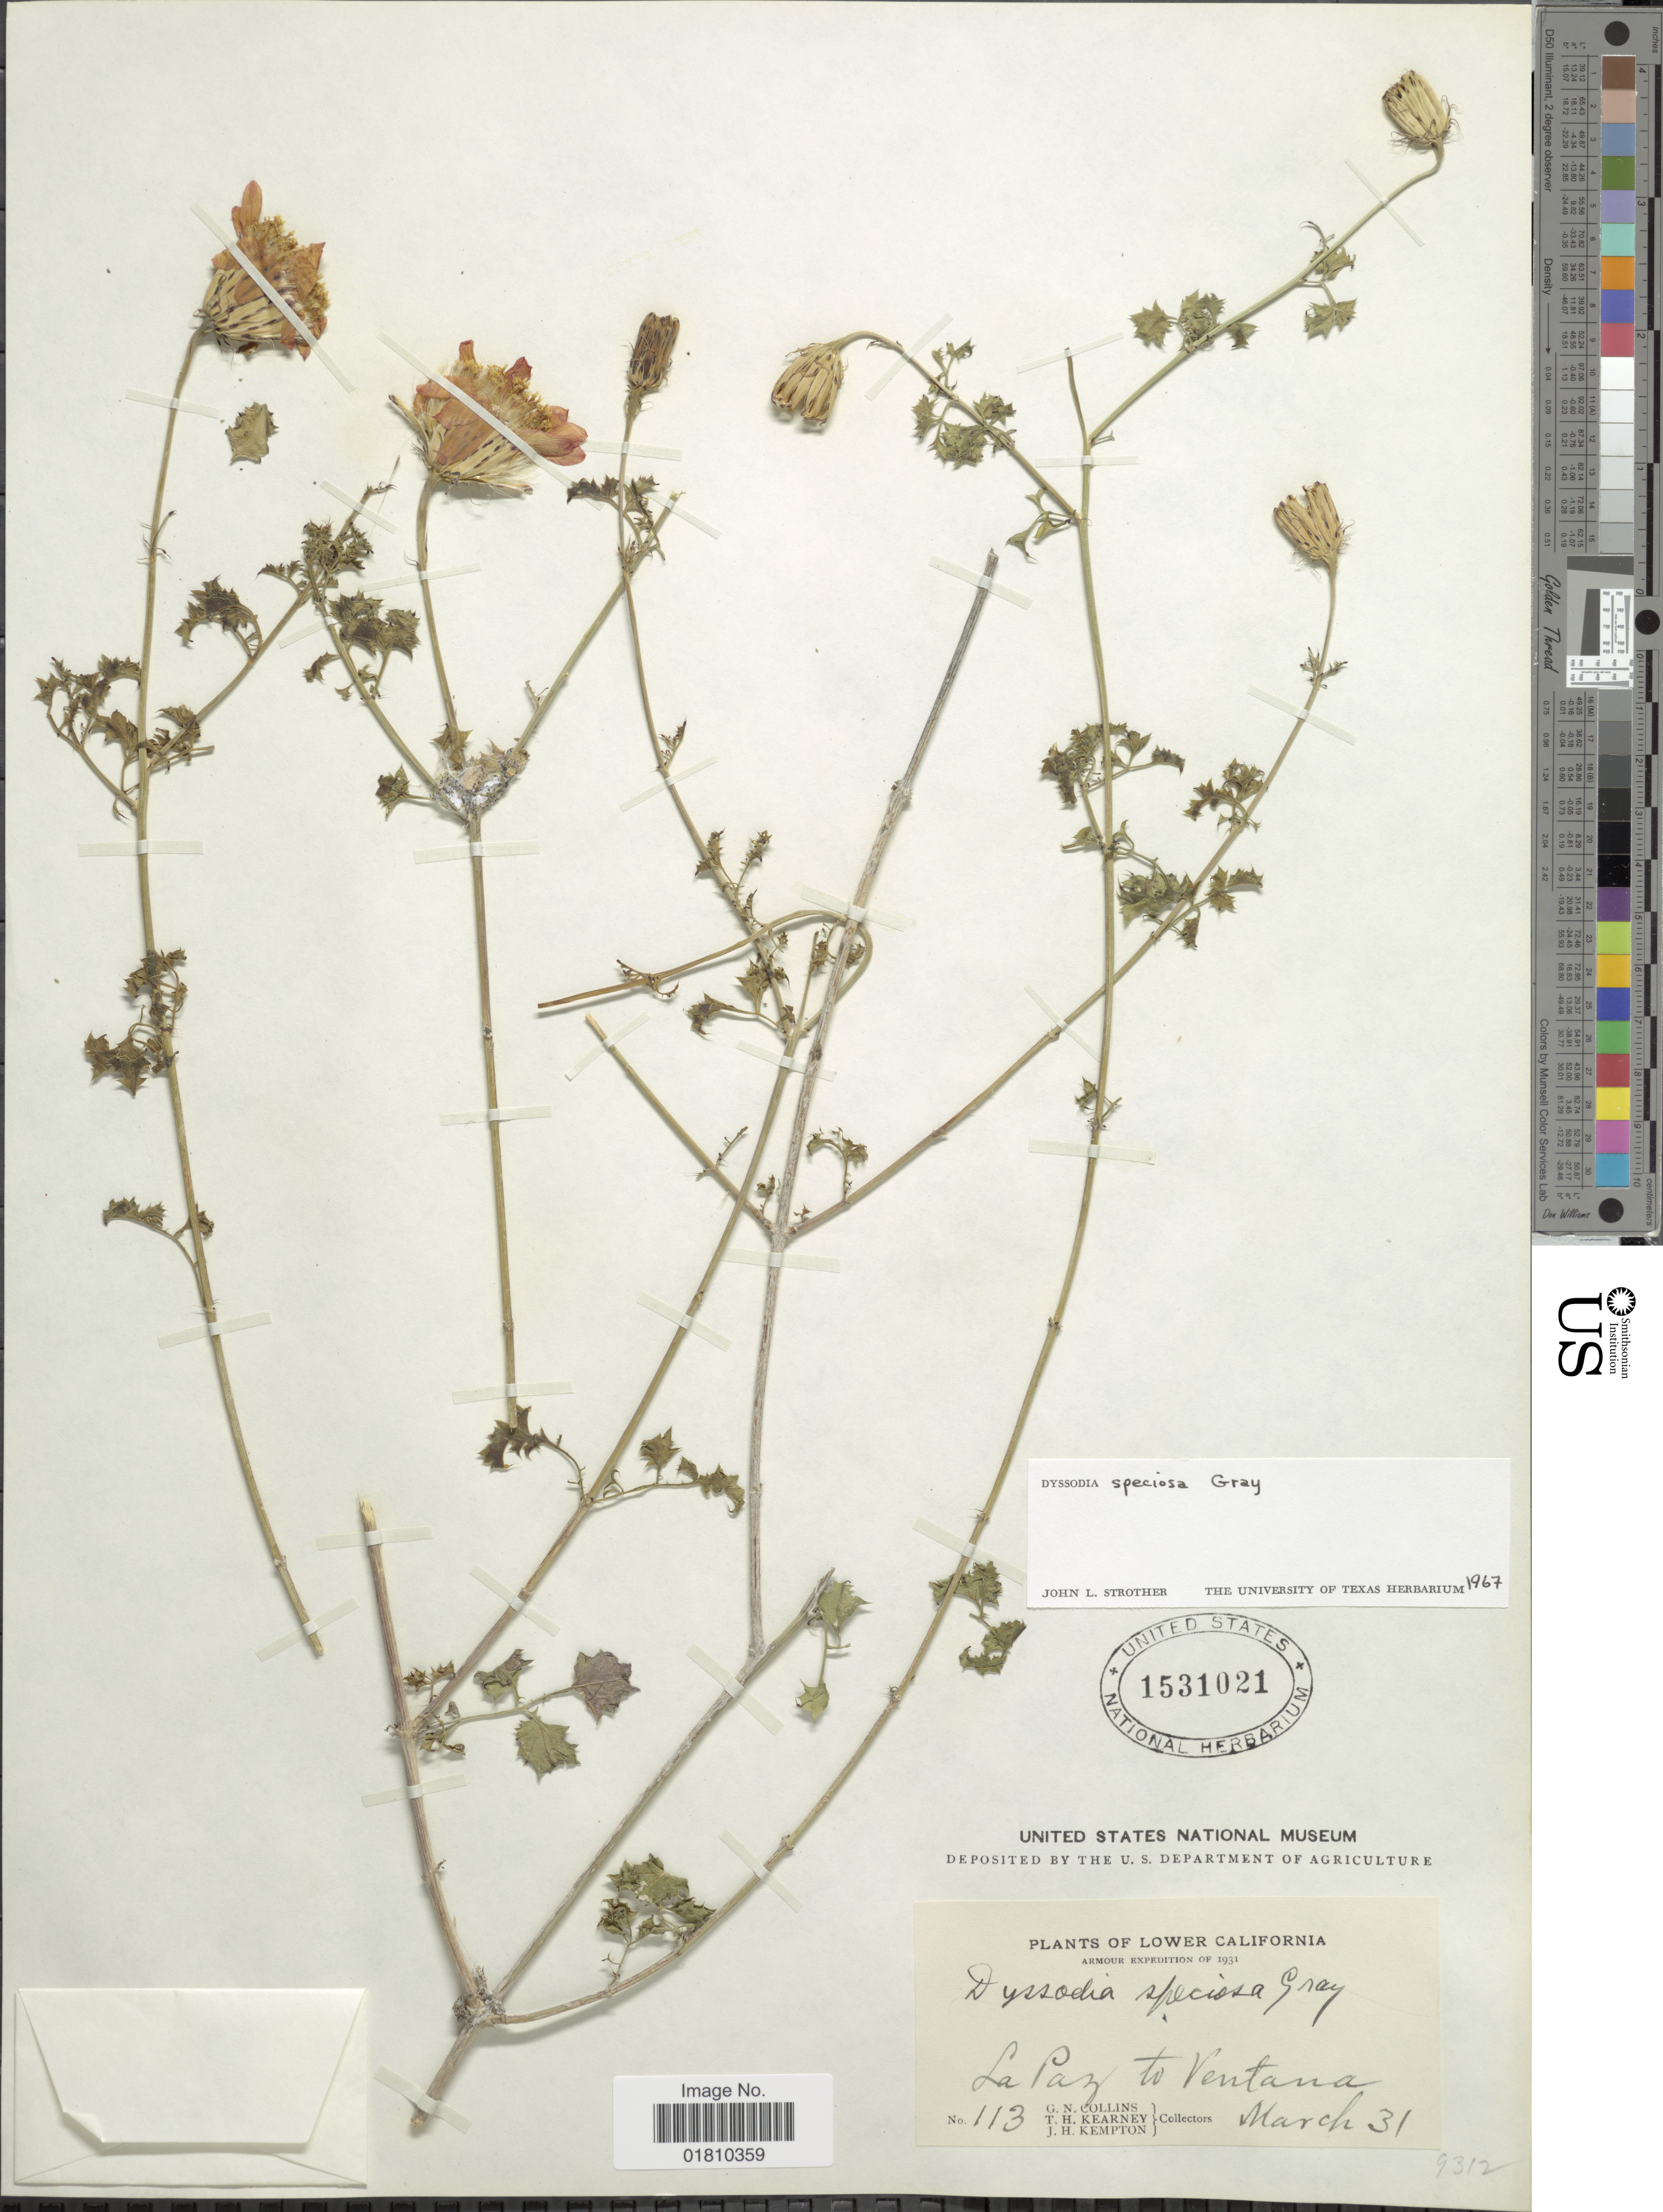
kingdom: Plantae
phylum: Tracheophyta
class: Magnoliopsida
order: Asterales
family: Asteraceae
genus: Adenophyllum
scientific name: Adenophyllum speciosum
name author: (A. Gray) Strother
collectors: G. Collins, T. H. Kearney & J. H. Kempton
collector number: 113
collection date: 1931-03-31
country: Mexico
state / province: Baja California Sur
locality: La Paz to Ventana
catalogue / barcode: US 1531021